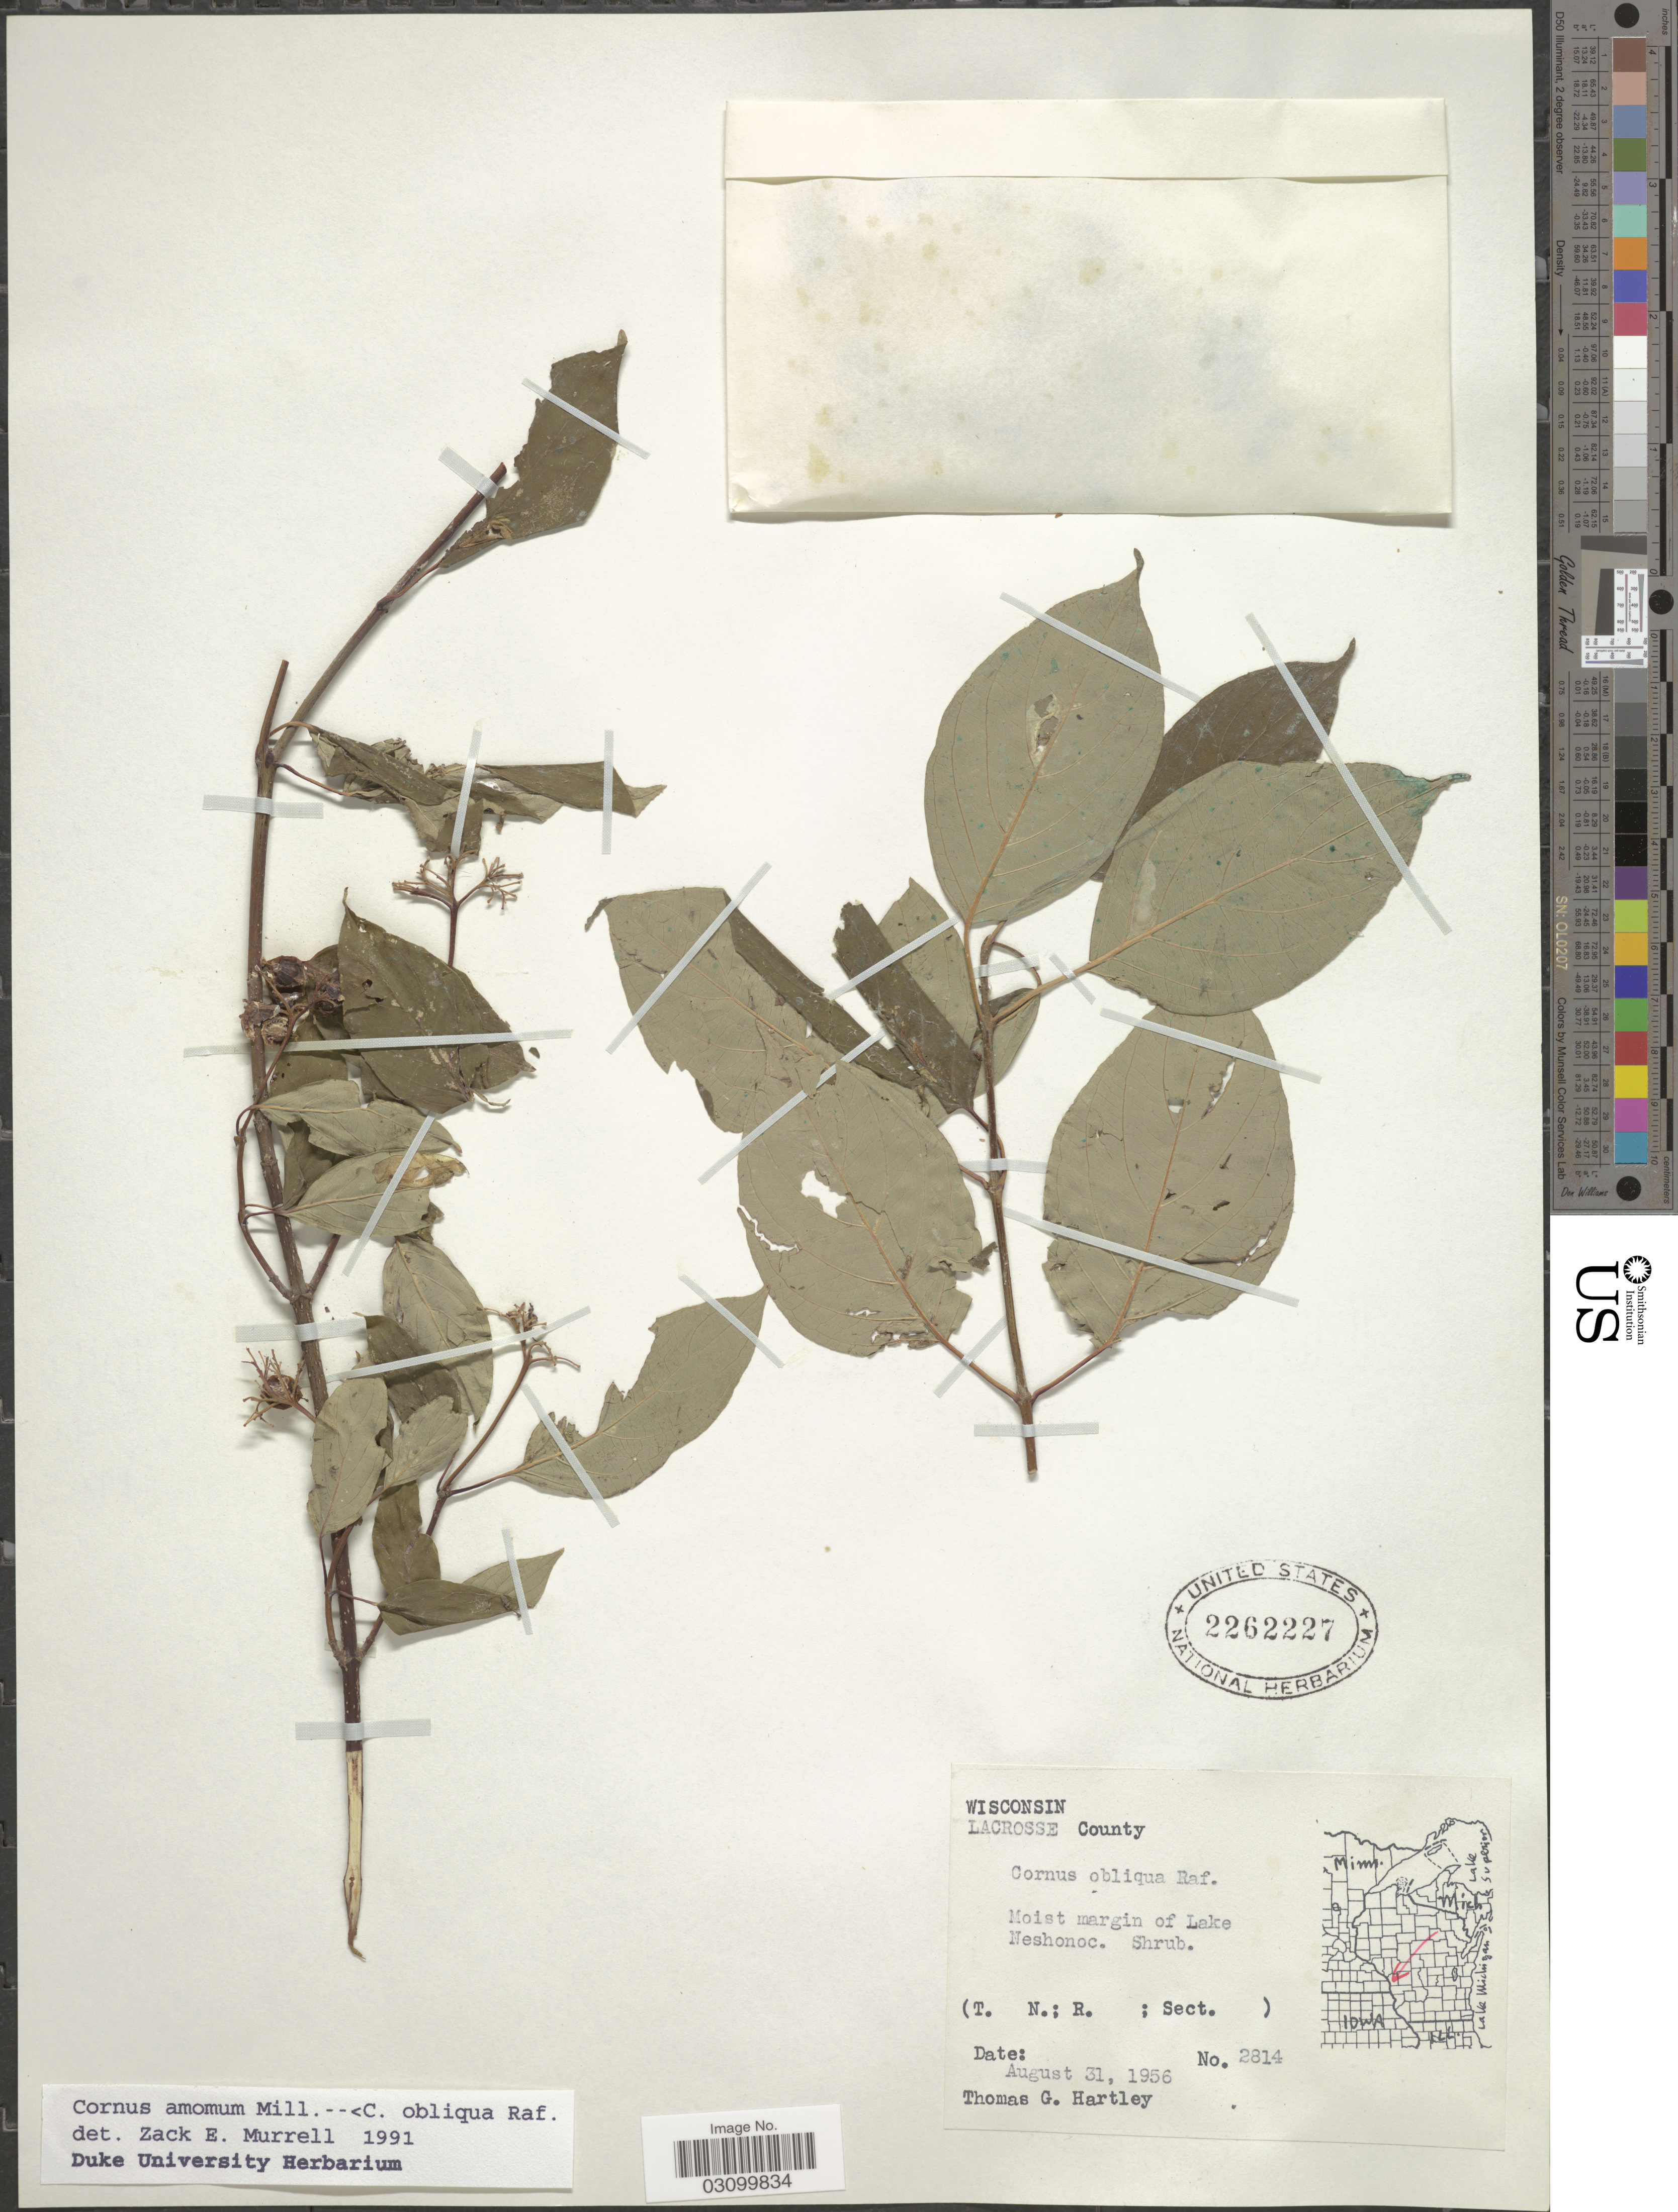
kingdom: Plantae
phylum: Tracheophyta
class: Magnoliopsida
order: Cornales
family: Cornaceae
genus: Cornus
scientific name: Cornus obliqua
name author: Raf.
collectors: T. G. Hartley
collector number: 2814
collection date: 1956-08-31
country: United States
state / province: Wisconsin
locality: Lacrosse County. Moist margin of Lake Neshonoc.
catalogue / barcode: US 2262227